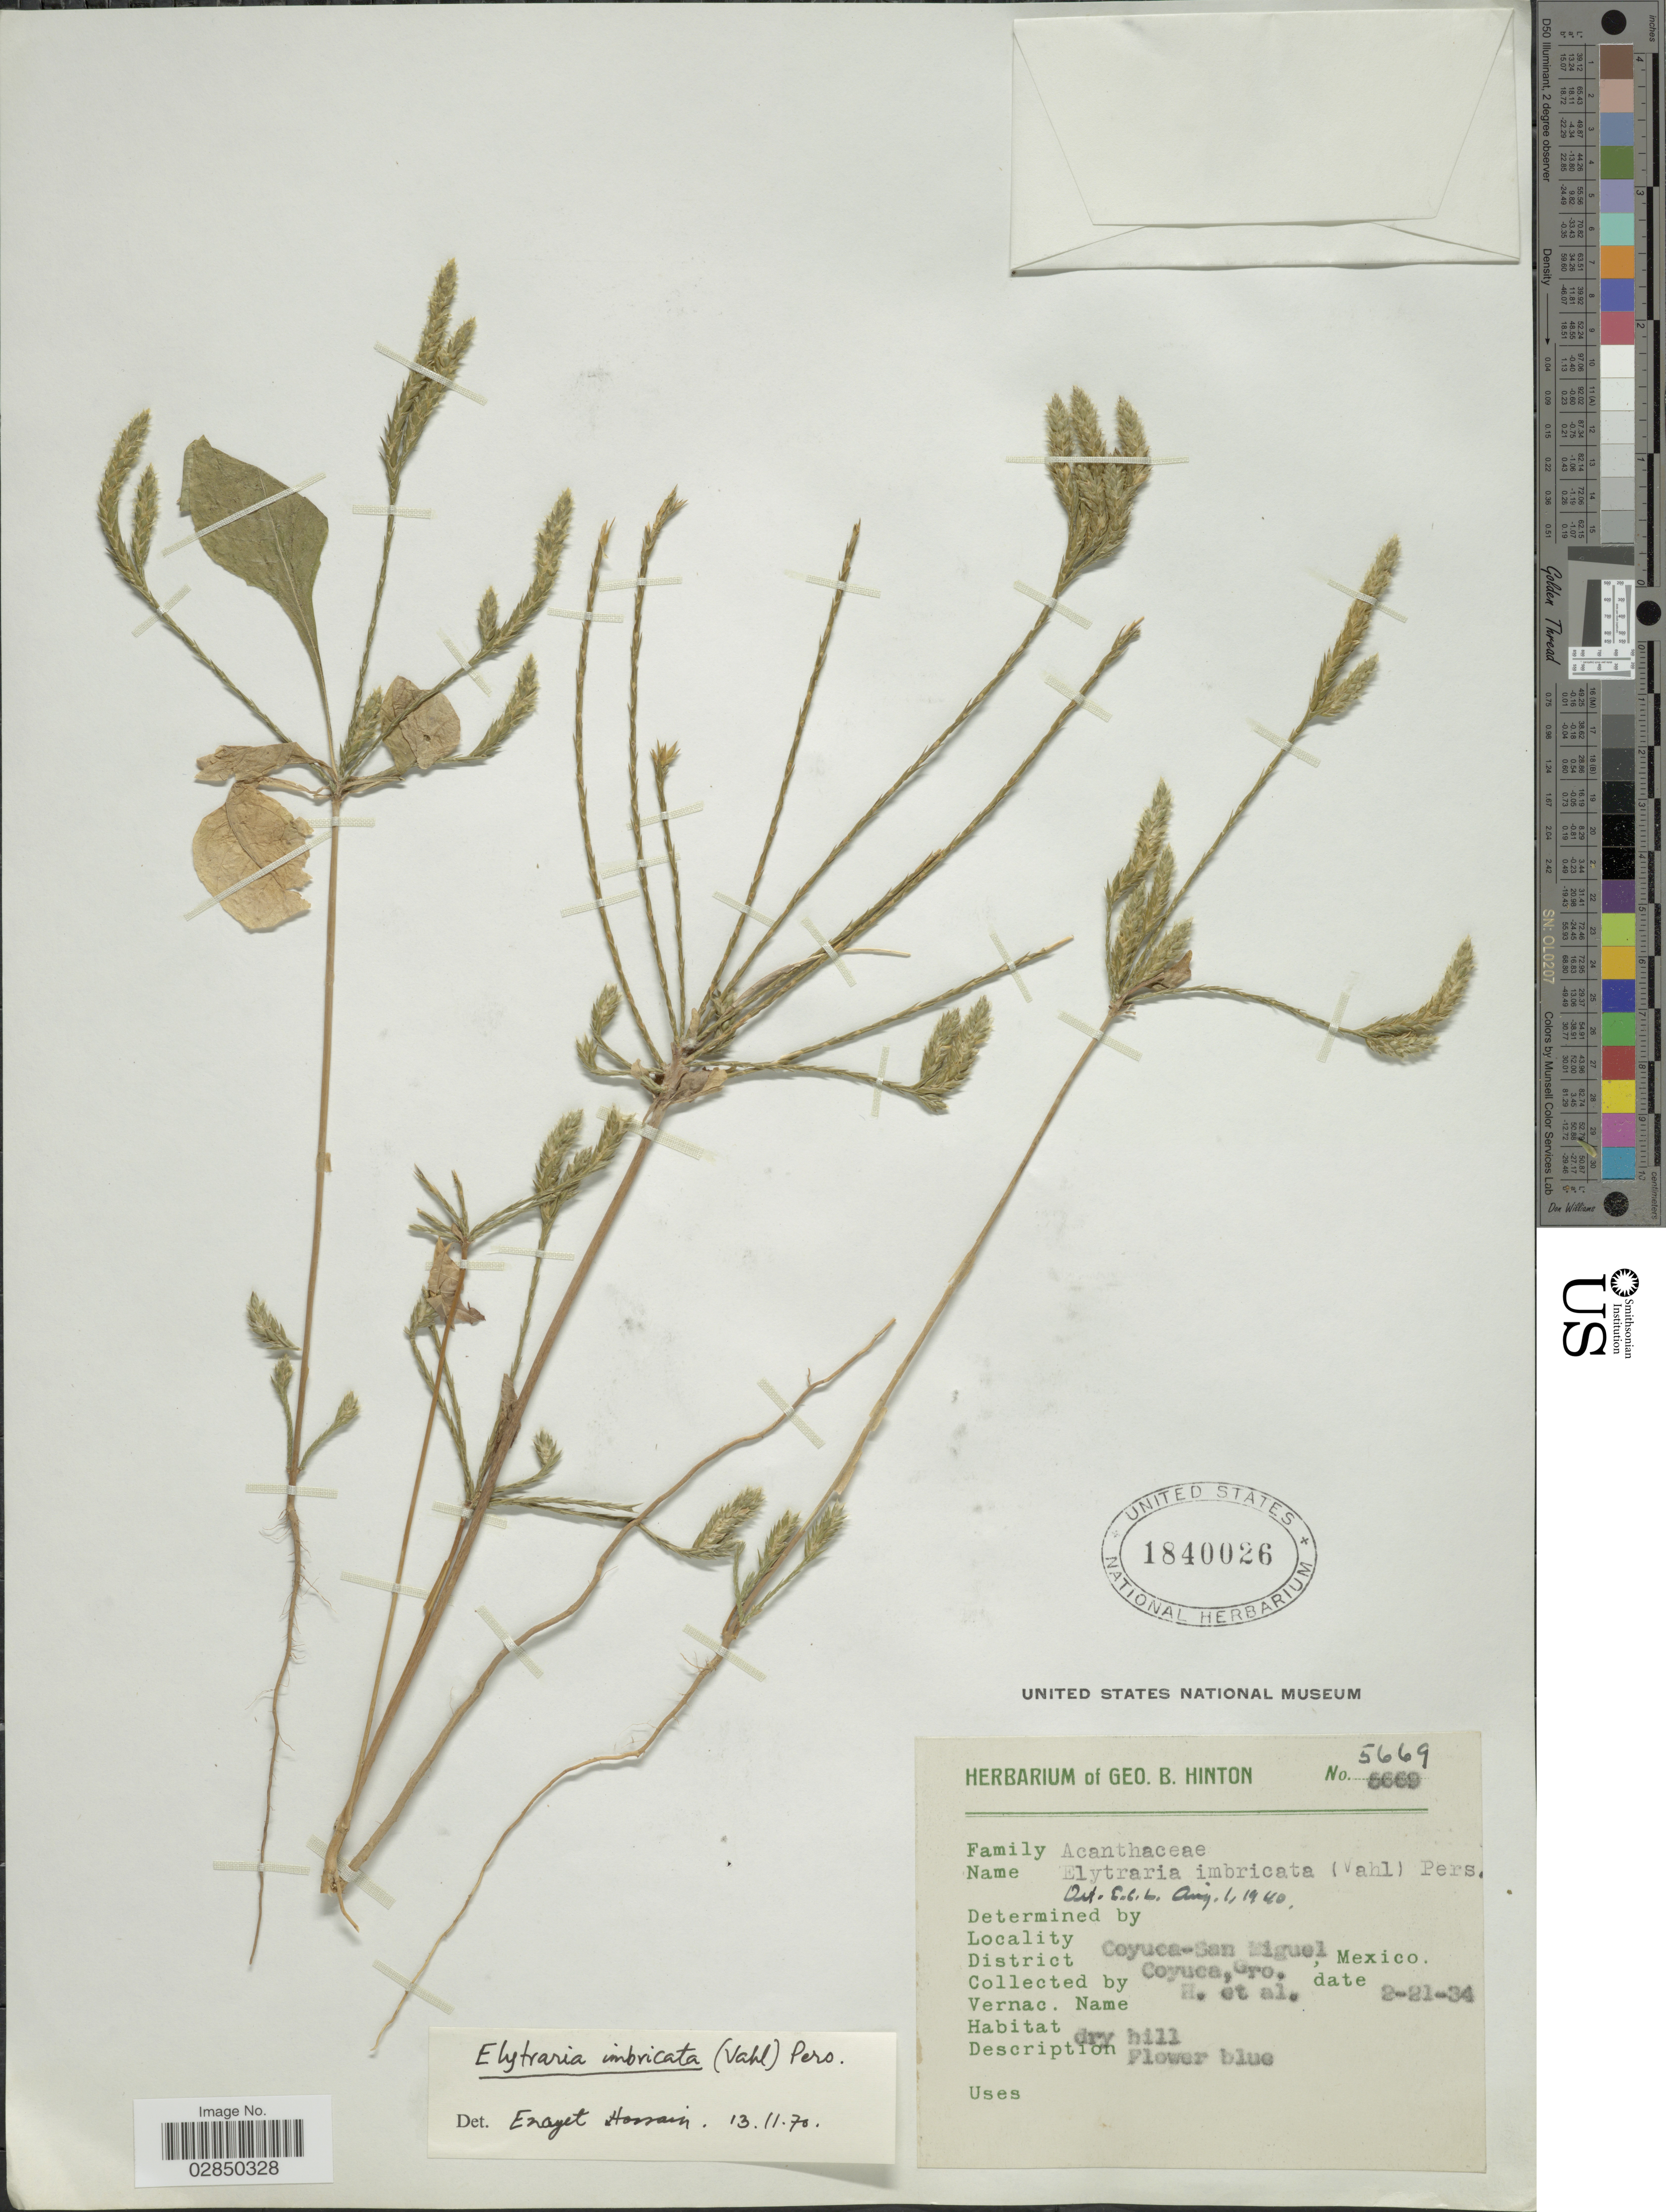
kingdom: Plantae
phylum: Tracheophyta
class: Magnoliopsida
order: Lamiales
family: Acanthaceae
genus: Elytraria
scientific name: Elytraria imbricata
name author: (Vahl) Pers.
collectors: G. B. Hinton & et al.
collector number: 5669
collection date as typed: Transcribed d/m/y: 21/2/34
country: Mexico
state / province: Guerrero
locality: Coyuca-San Miguel. District Coyuca, Gro.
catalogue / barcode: US 1840026